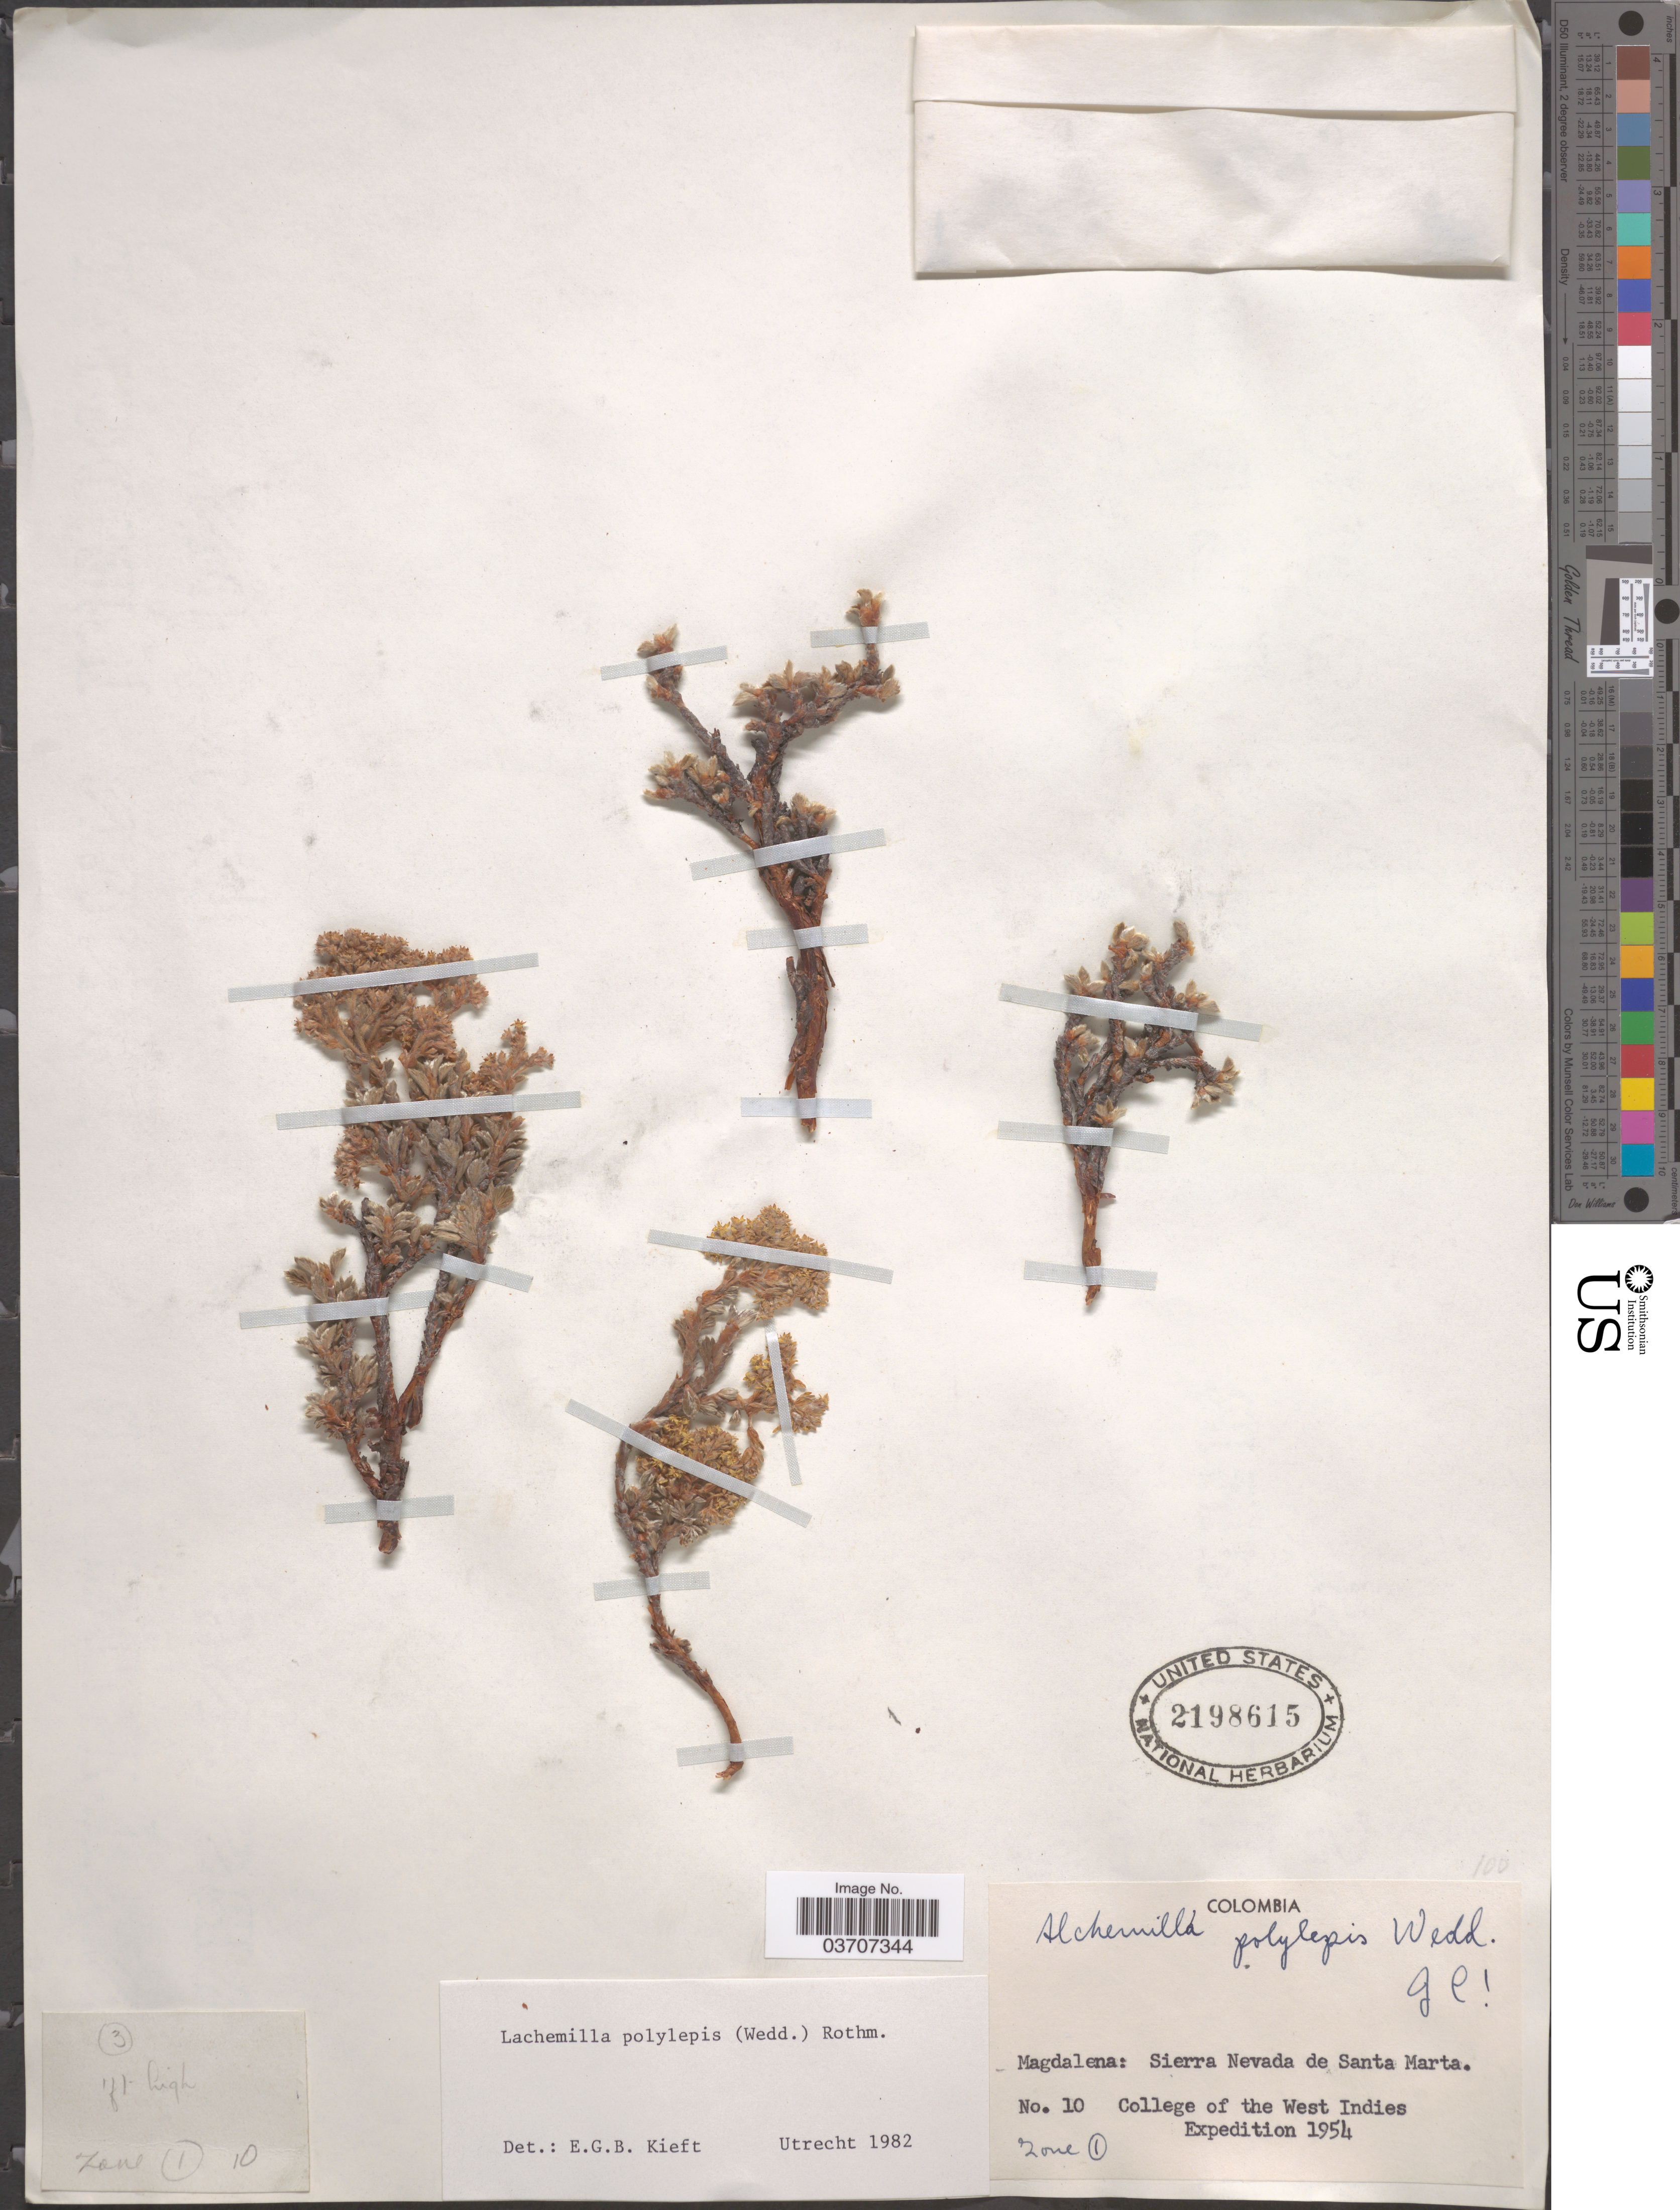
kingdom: Plantae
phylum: Tracheophyta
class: Magnoliopsida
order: Rosales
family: Rosaceae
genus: Lachemilla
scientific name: Lachemilla polylepis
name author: (Wedd.) Rothm.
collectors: College of the West Indies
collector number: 10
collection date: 1954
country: Colombia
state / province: Magdalena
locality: Sierra Nevada de Santa Marta. Zone 1.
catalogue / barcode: US 2198615